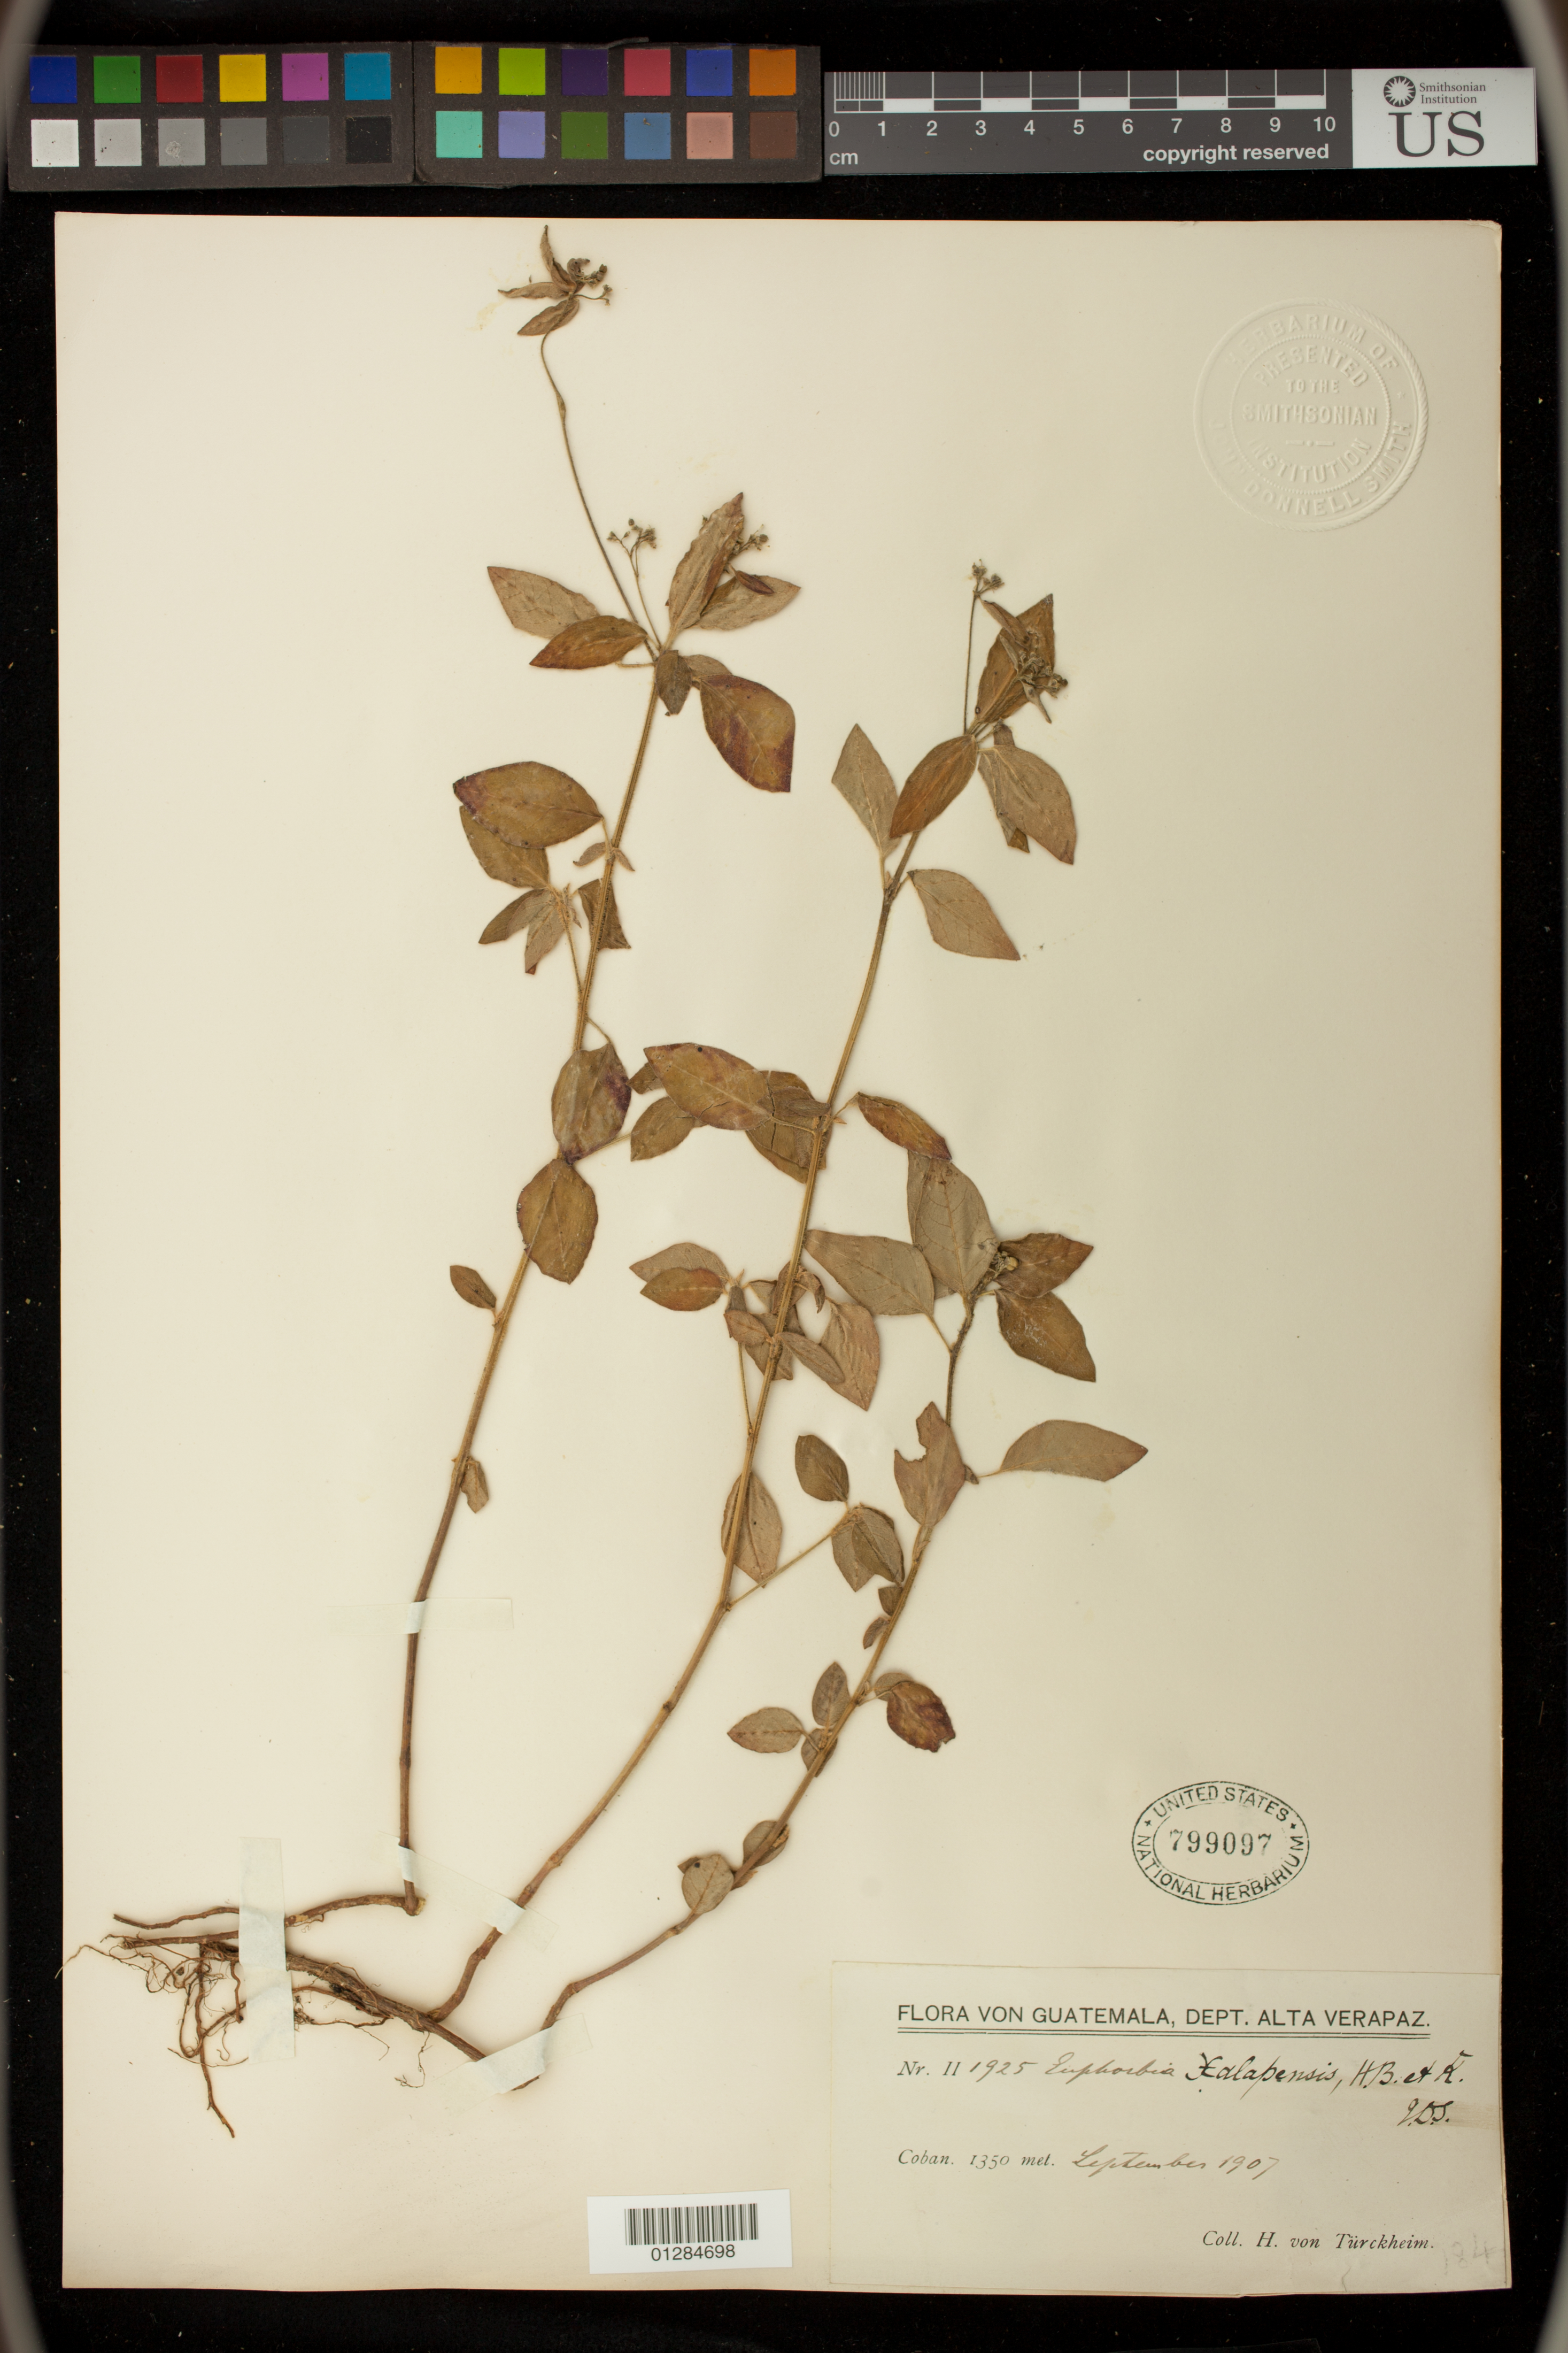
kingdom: Plantae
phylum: Tracheophyta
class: Magnoliopsida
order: Malpighiales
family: Euphorbiaceae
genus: Euphorbia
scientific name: Euphorbia xalapensis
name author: Kunth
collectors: H. von Türckheim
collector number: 111925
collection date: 1907-09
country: Guatemala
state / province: Alta Verapaz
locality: Coban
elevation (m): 1350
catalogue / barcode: US 799097